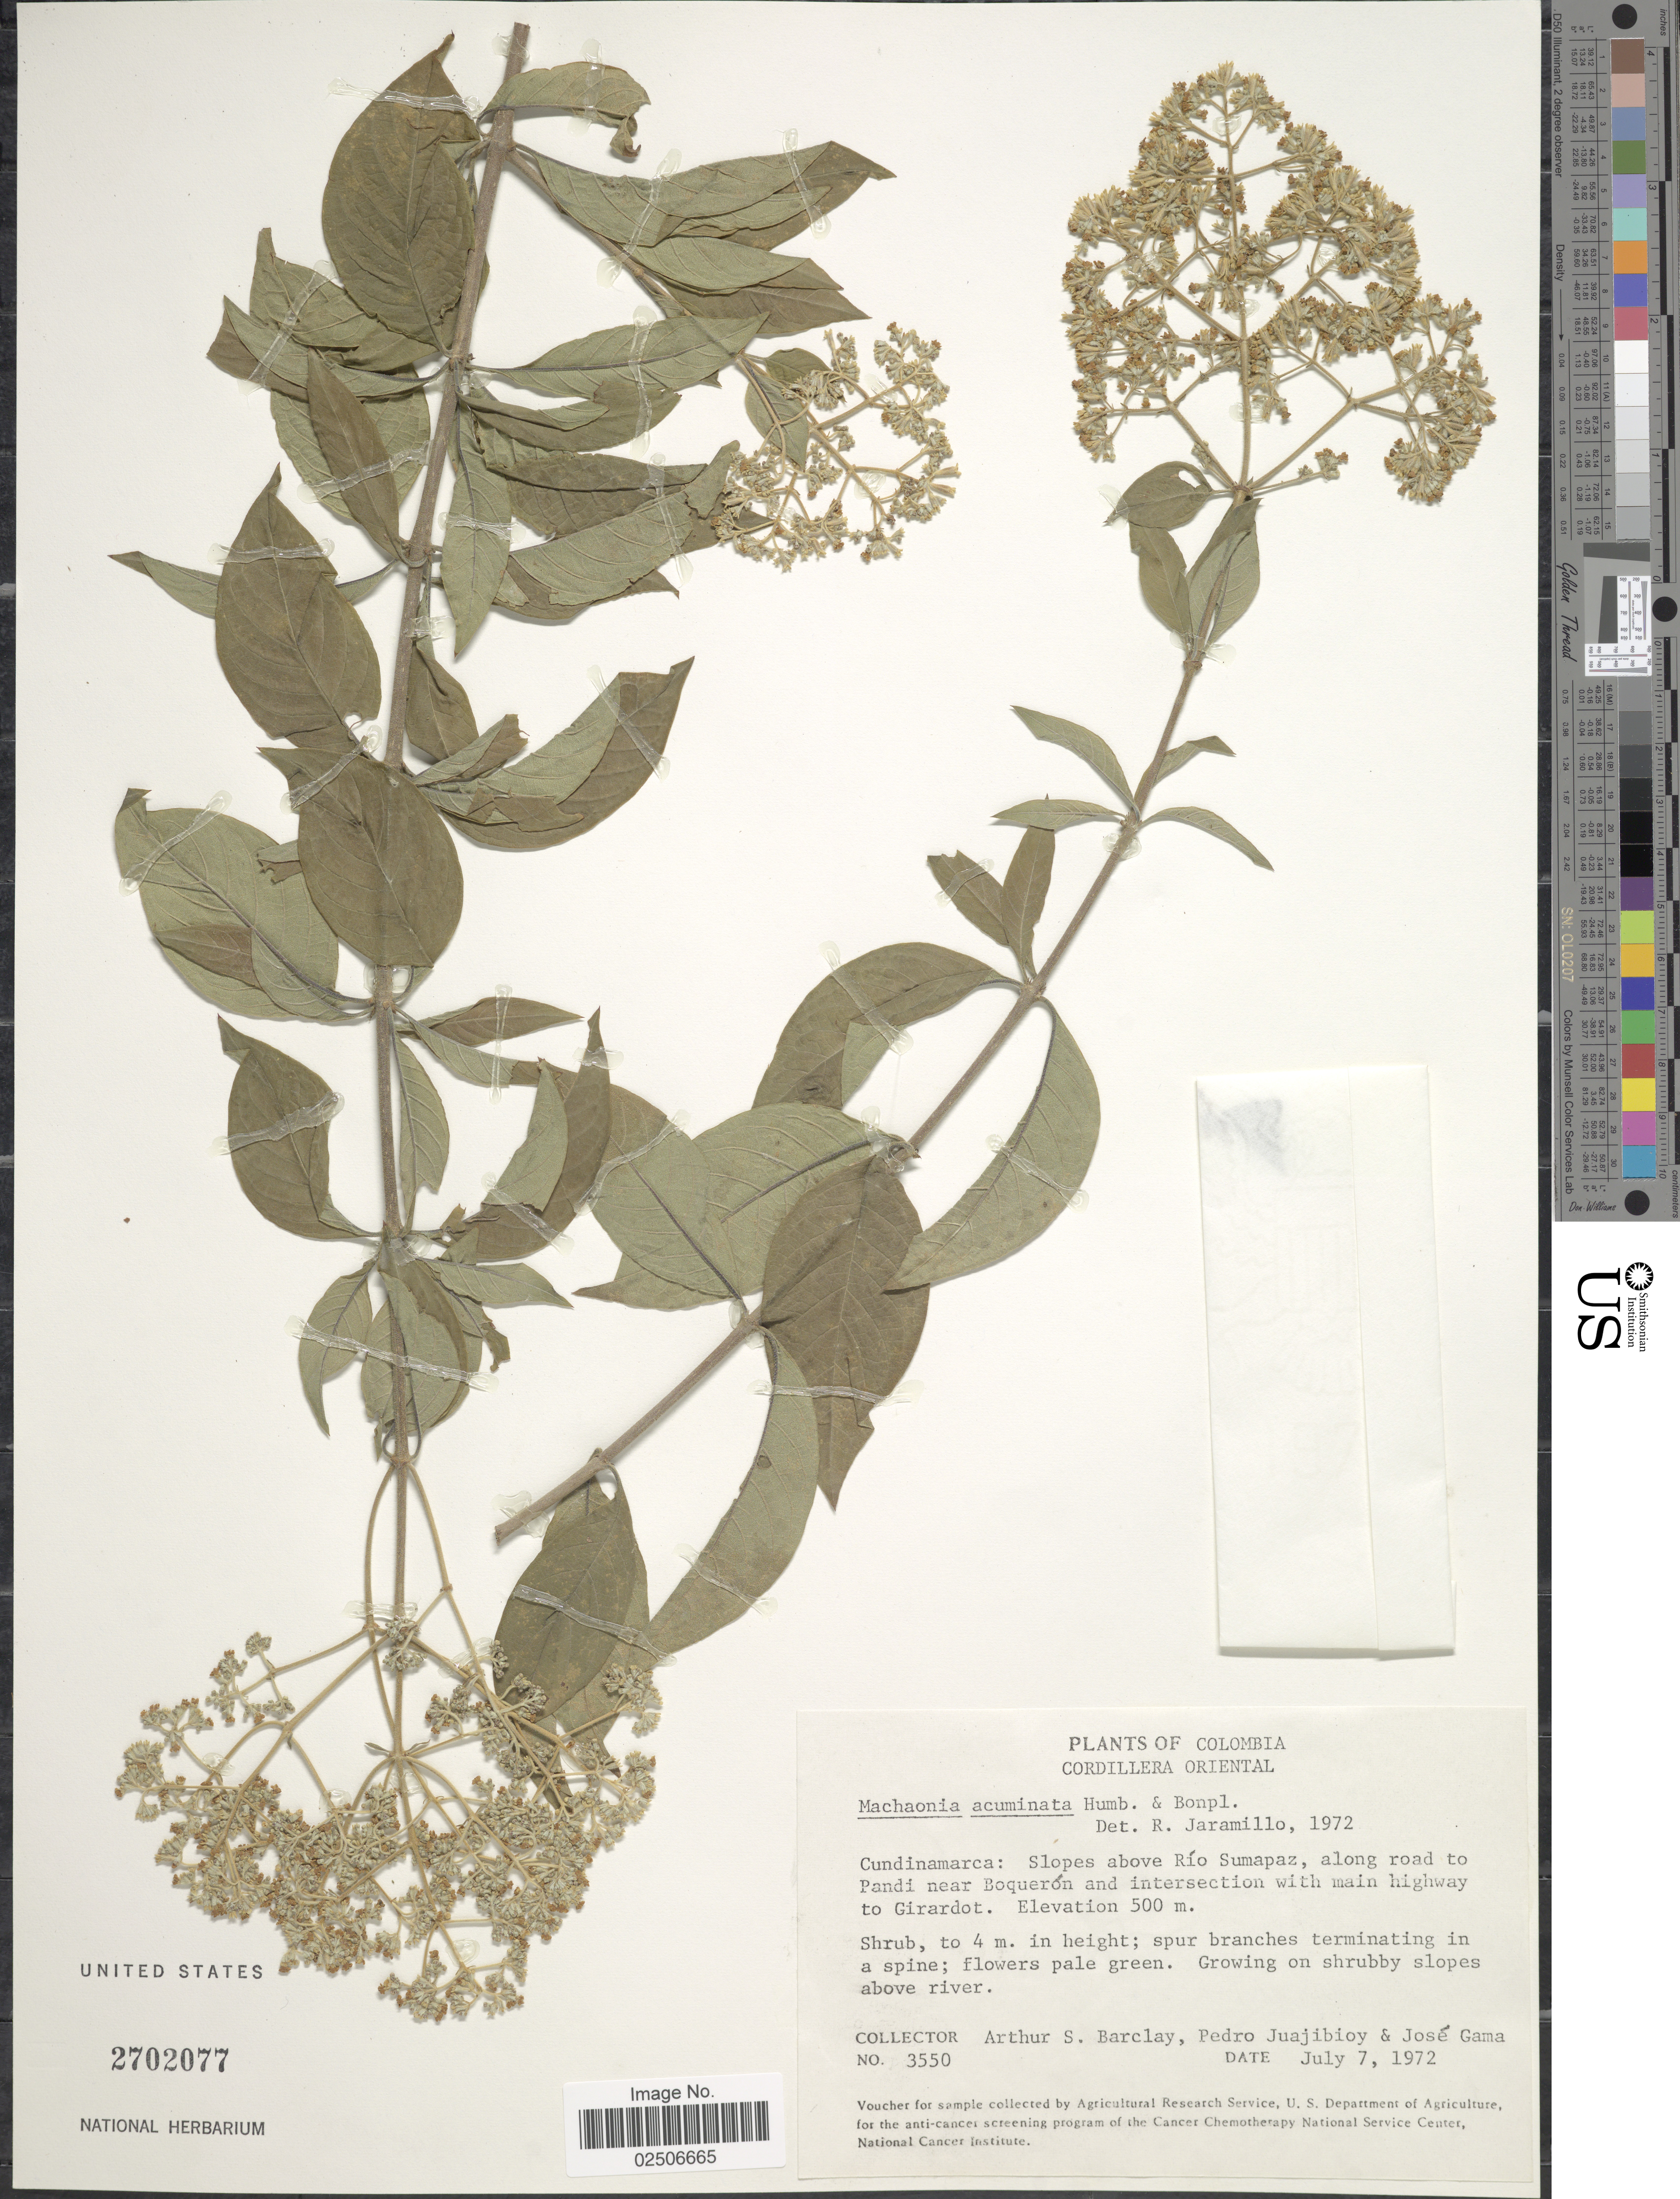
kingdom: Plantae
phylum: Tracheophyta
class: Magnoliopsida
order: Gentianales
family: Rubiaceae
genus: Machaonia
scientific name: Machaonia acuminata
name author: Bonpl.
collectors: A. S. Barclay, P. Juajibioy & J. Gama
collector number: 3550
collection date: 1972-07-07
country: Colombia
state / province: Cundinamarca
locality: Cordillera Oriental, slopes above Rio Sumapaz, along road to Pandi near Boqueron and intersection with main highway to Girardot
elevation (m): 500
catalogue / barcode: US 2702077